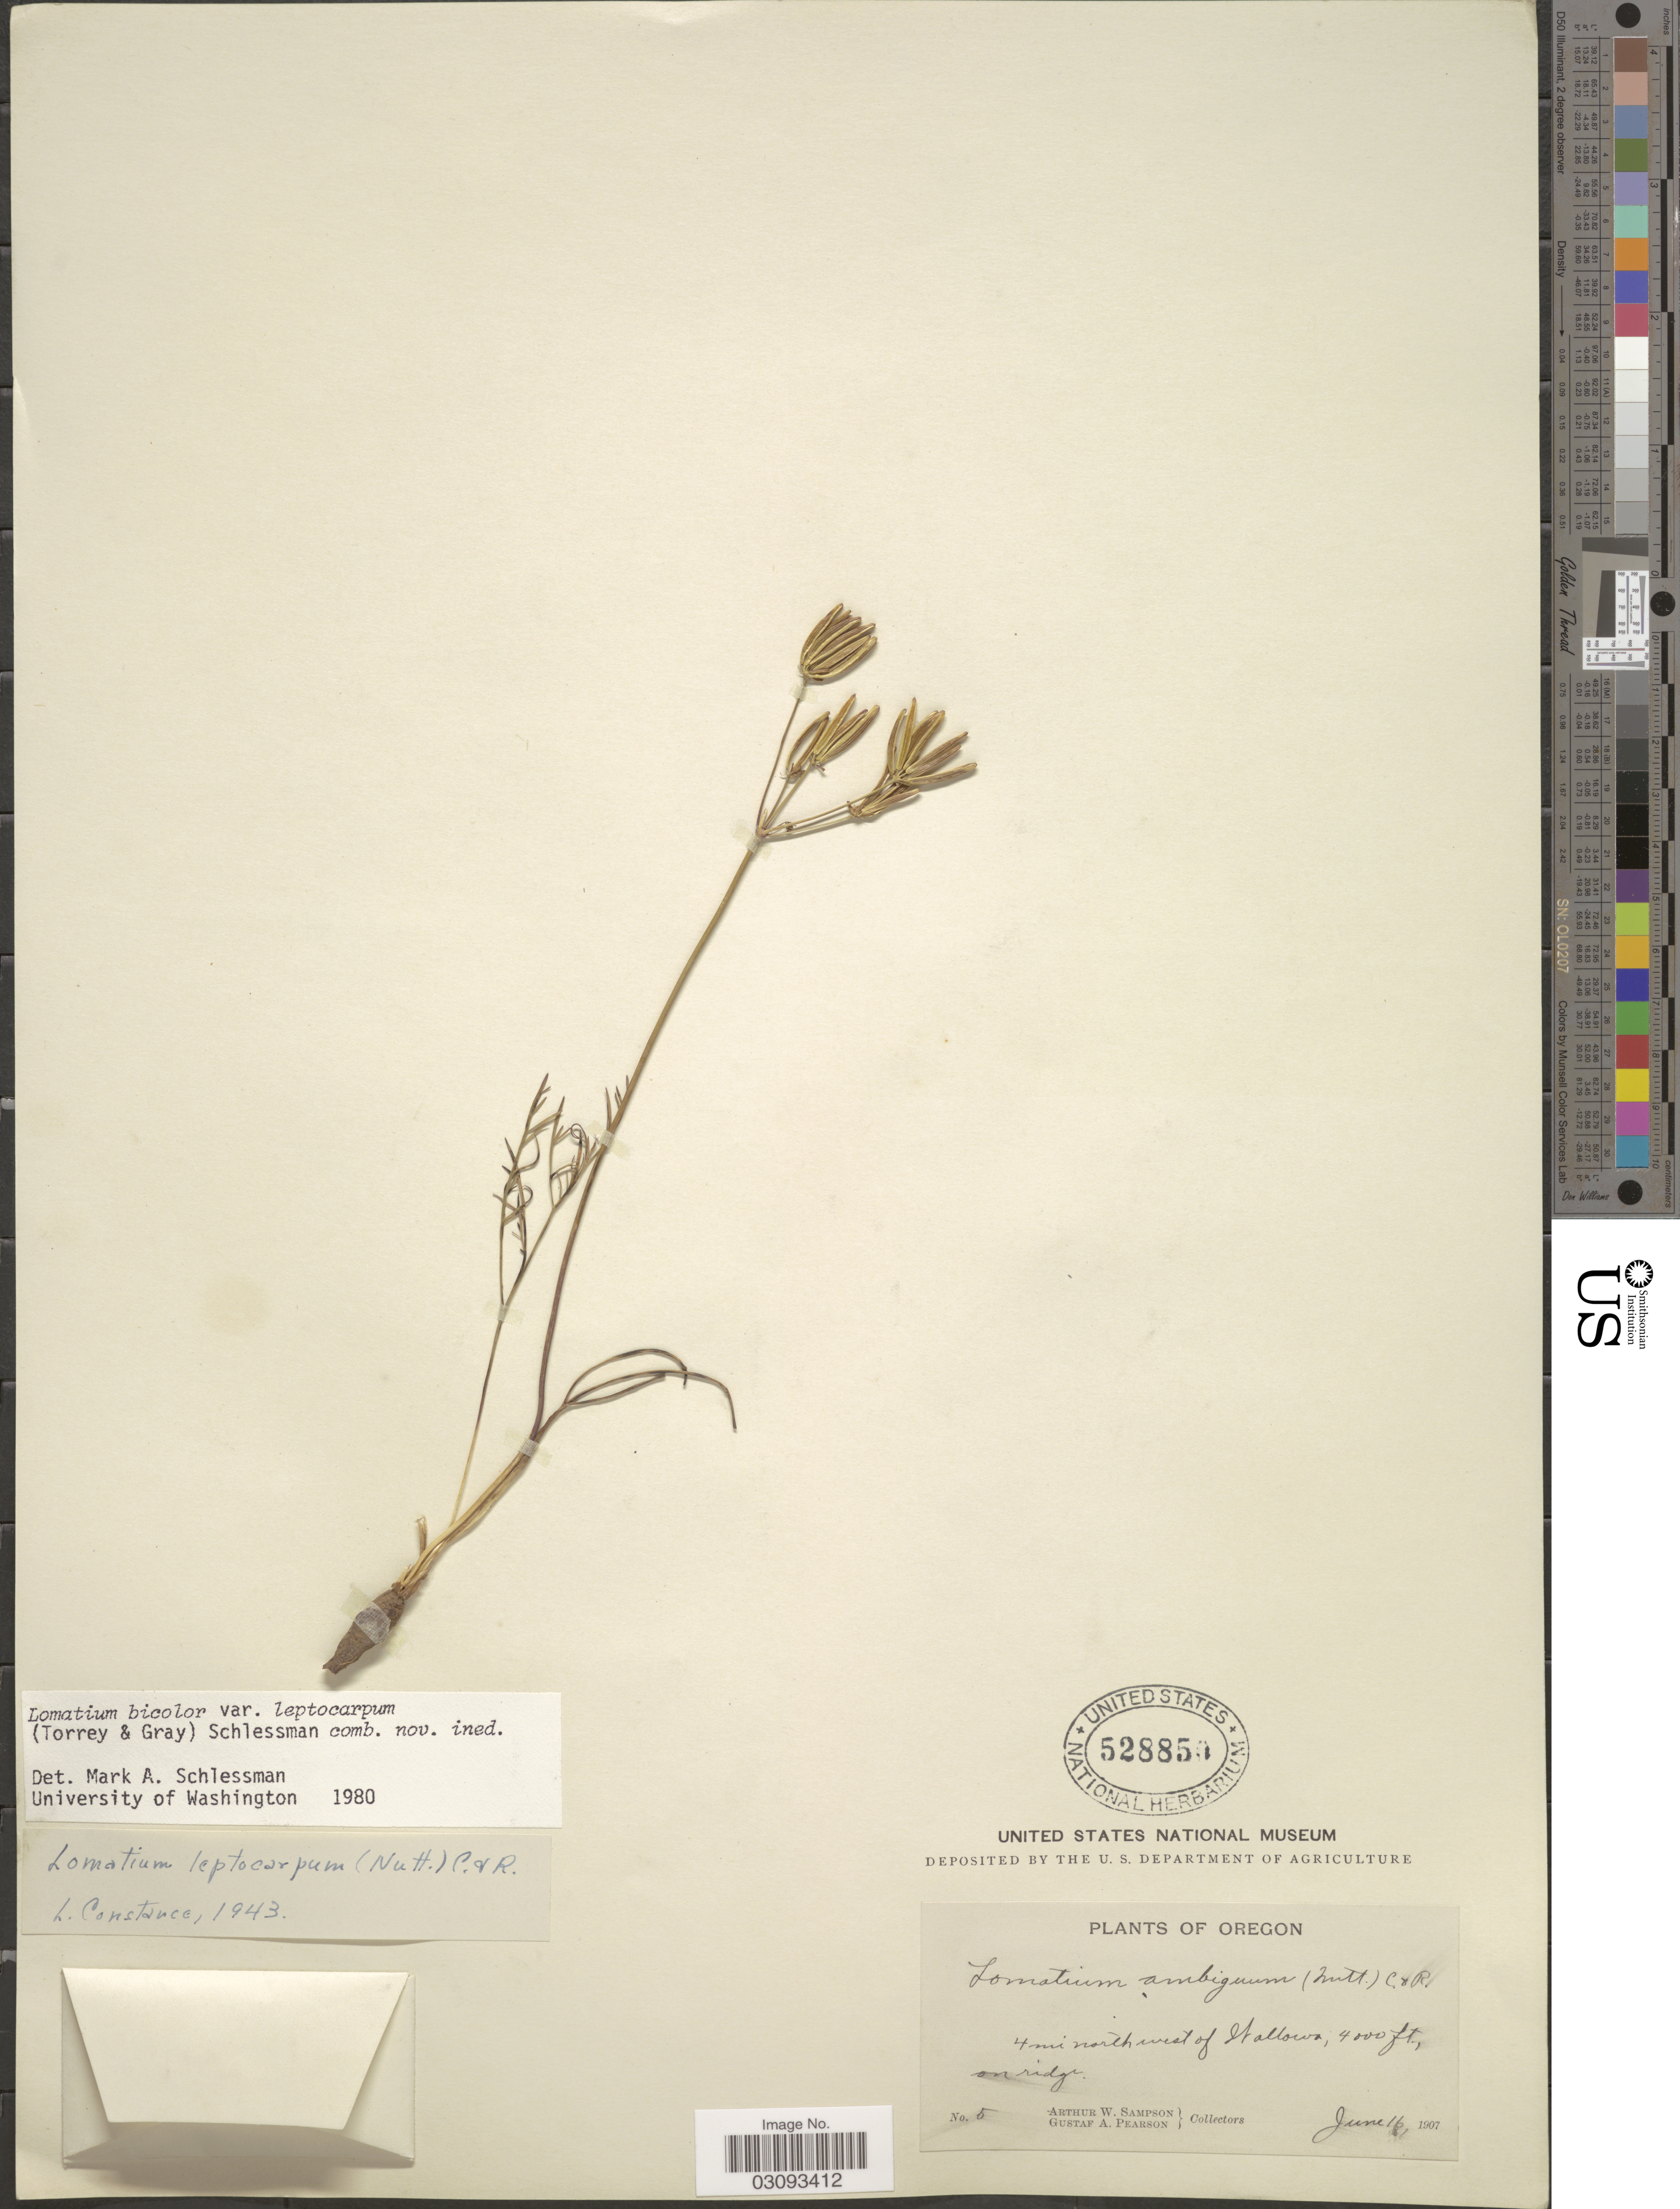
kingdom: Plantae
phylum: Tracheophyta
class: Magnoliopsida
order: Apiales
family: Apiaceae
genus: Lomatium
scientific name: Lomatium bicolor var. leptocarpum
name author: (Torr. & A. Gray) Schlessman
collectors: A. Sampson & G. Pearson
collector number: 5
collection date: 1907-06-16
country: United States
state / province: Oregon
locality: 4 mi north west of Wallowa, on ridge.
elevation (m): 1219